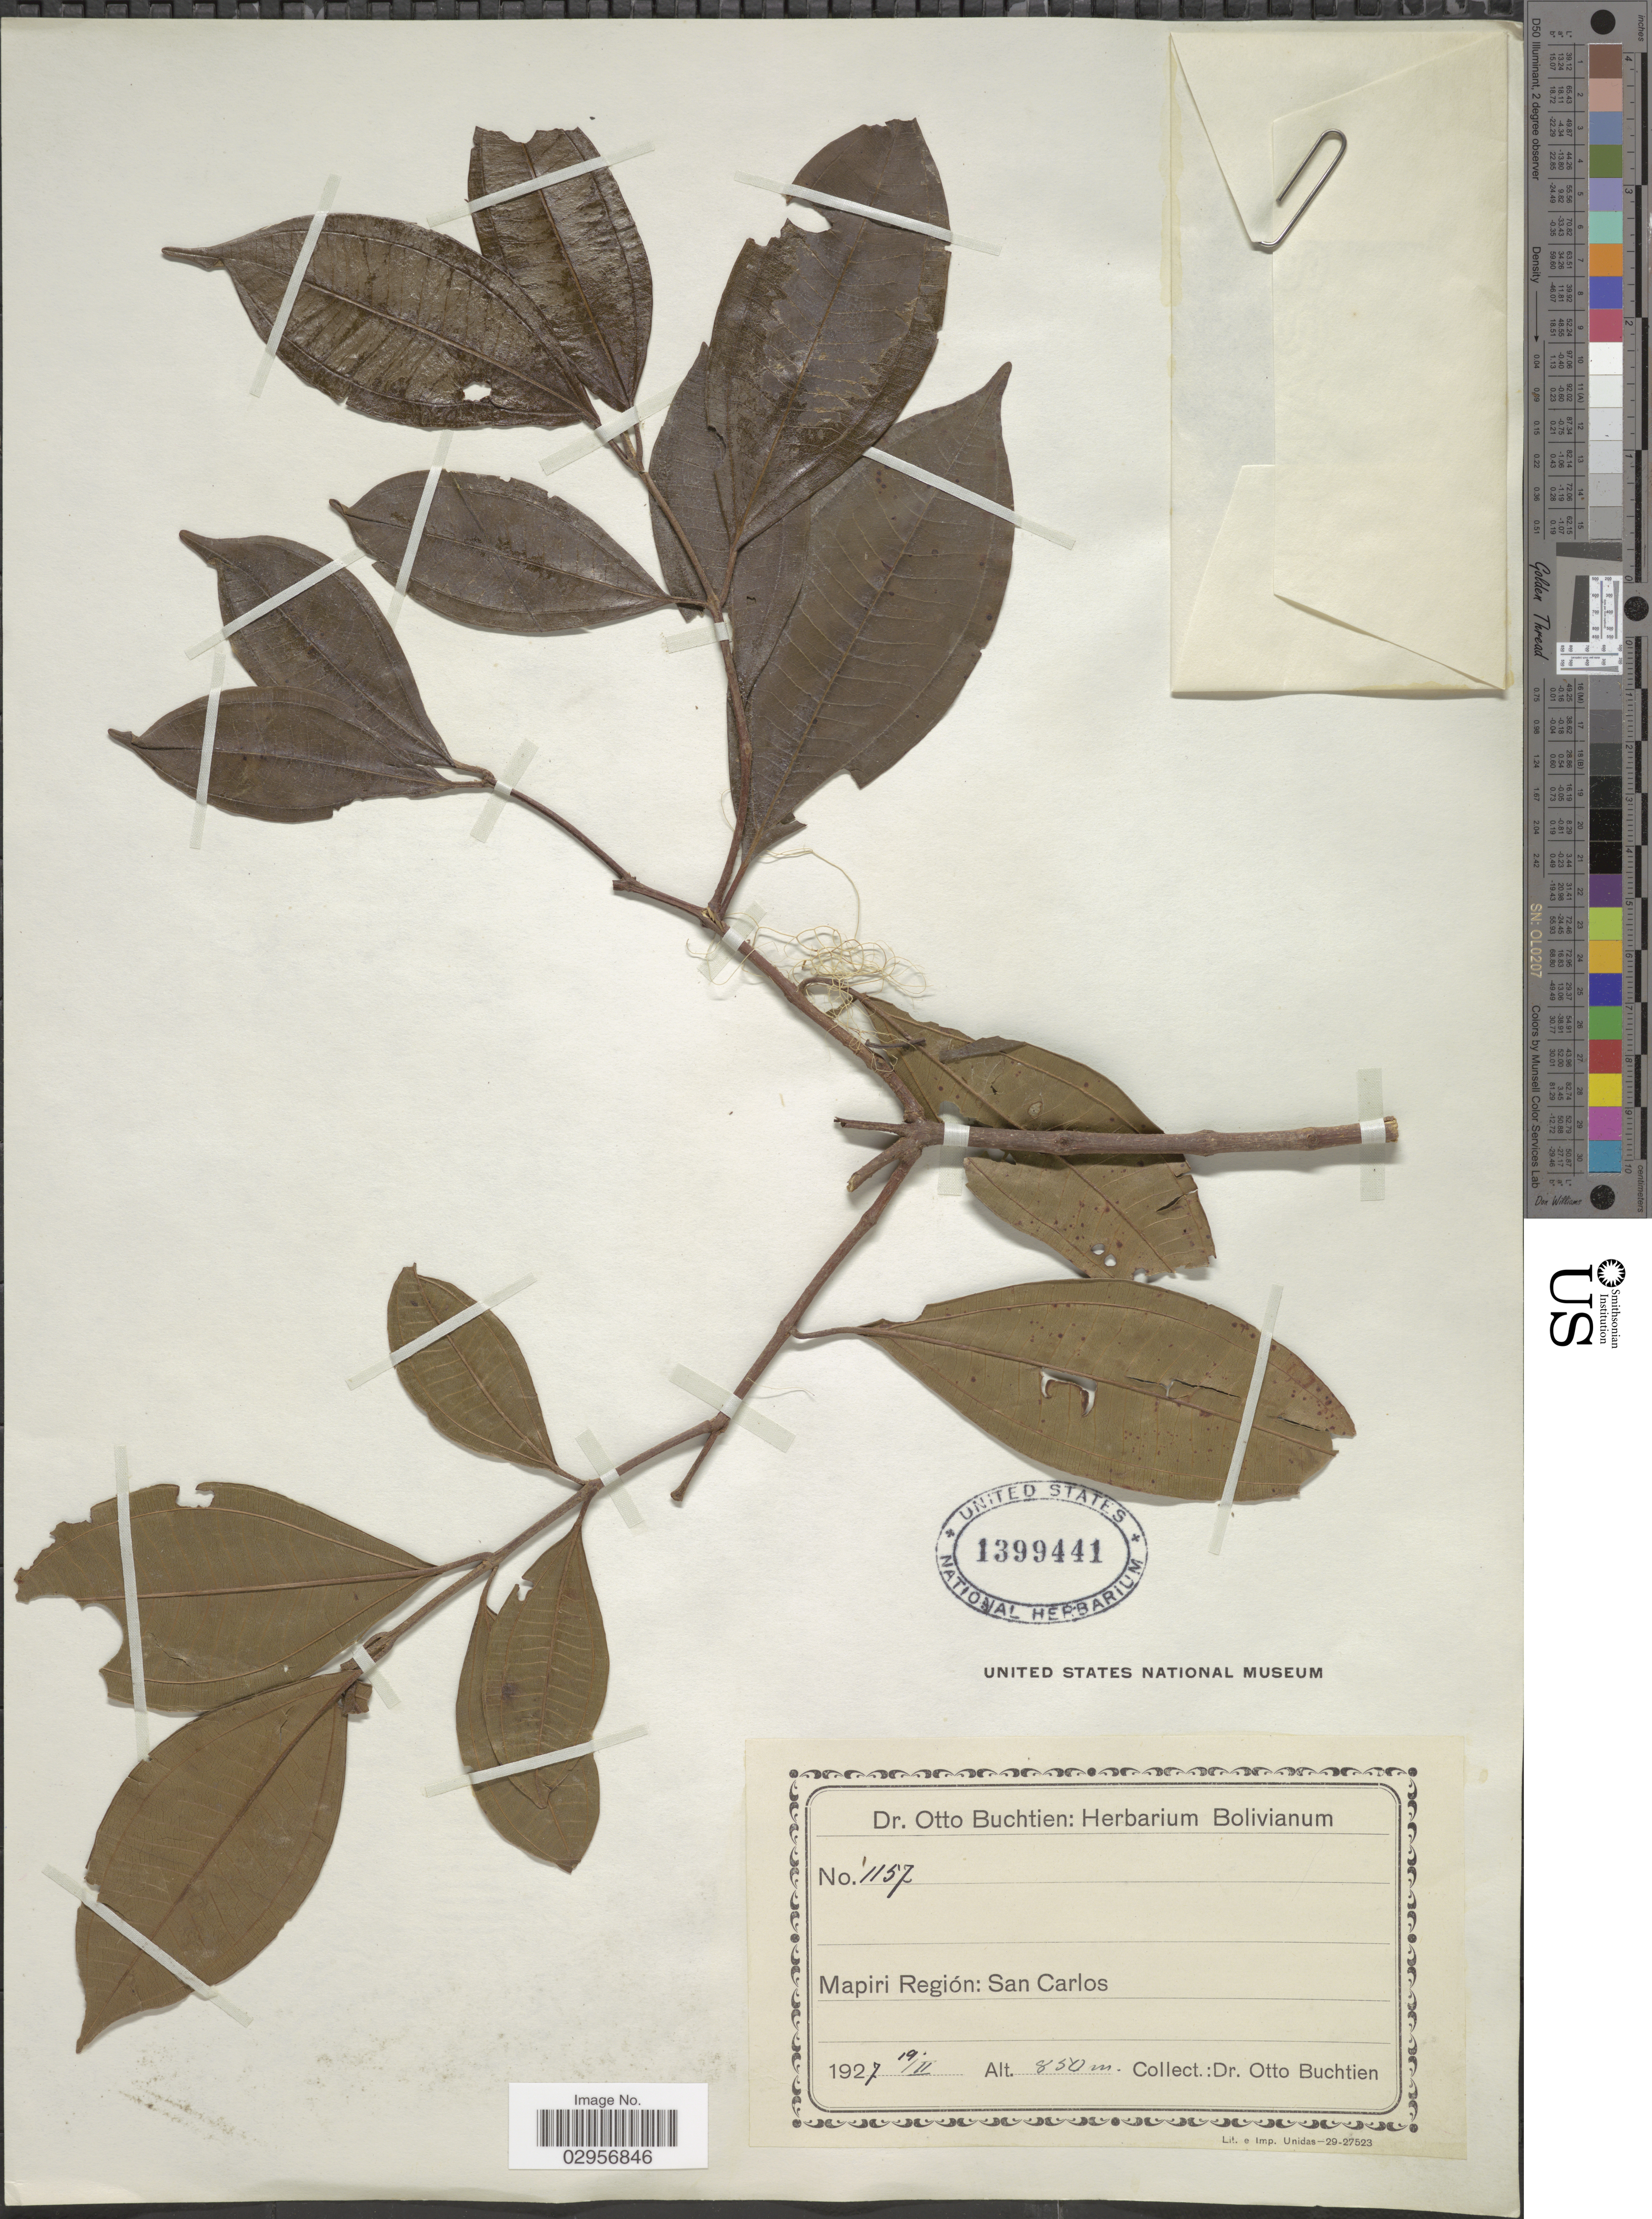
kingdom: Plantae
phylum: Tracheophyta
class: Magnoliopsida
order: Myrtales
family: Melastomataceae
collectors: O. Buchtien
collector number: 1157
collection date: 1927-02-19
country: Bolivia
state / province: La Paz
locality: Mapiri Región: San Carlos.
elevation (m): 850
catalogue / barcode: US 1399441